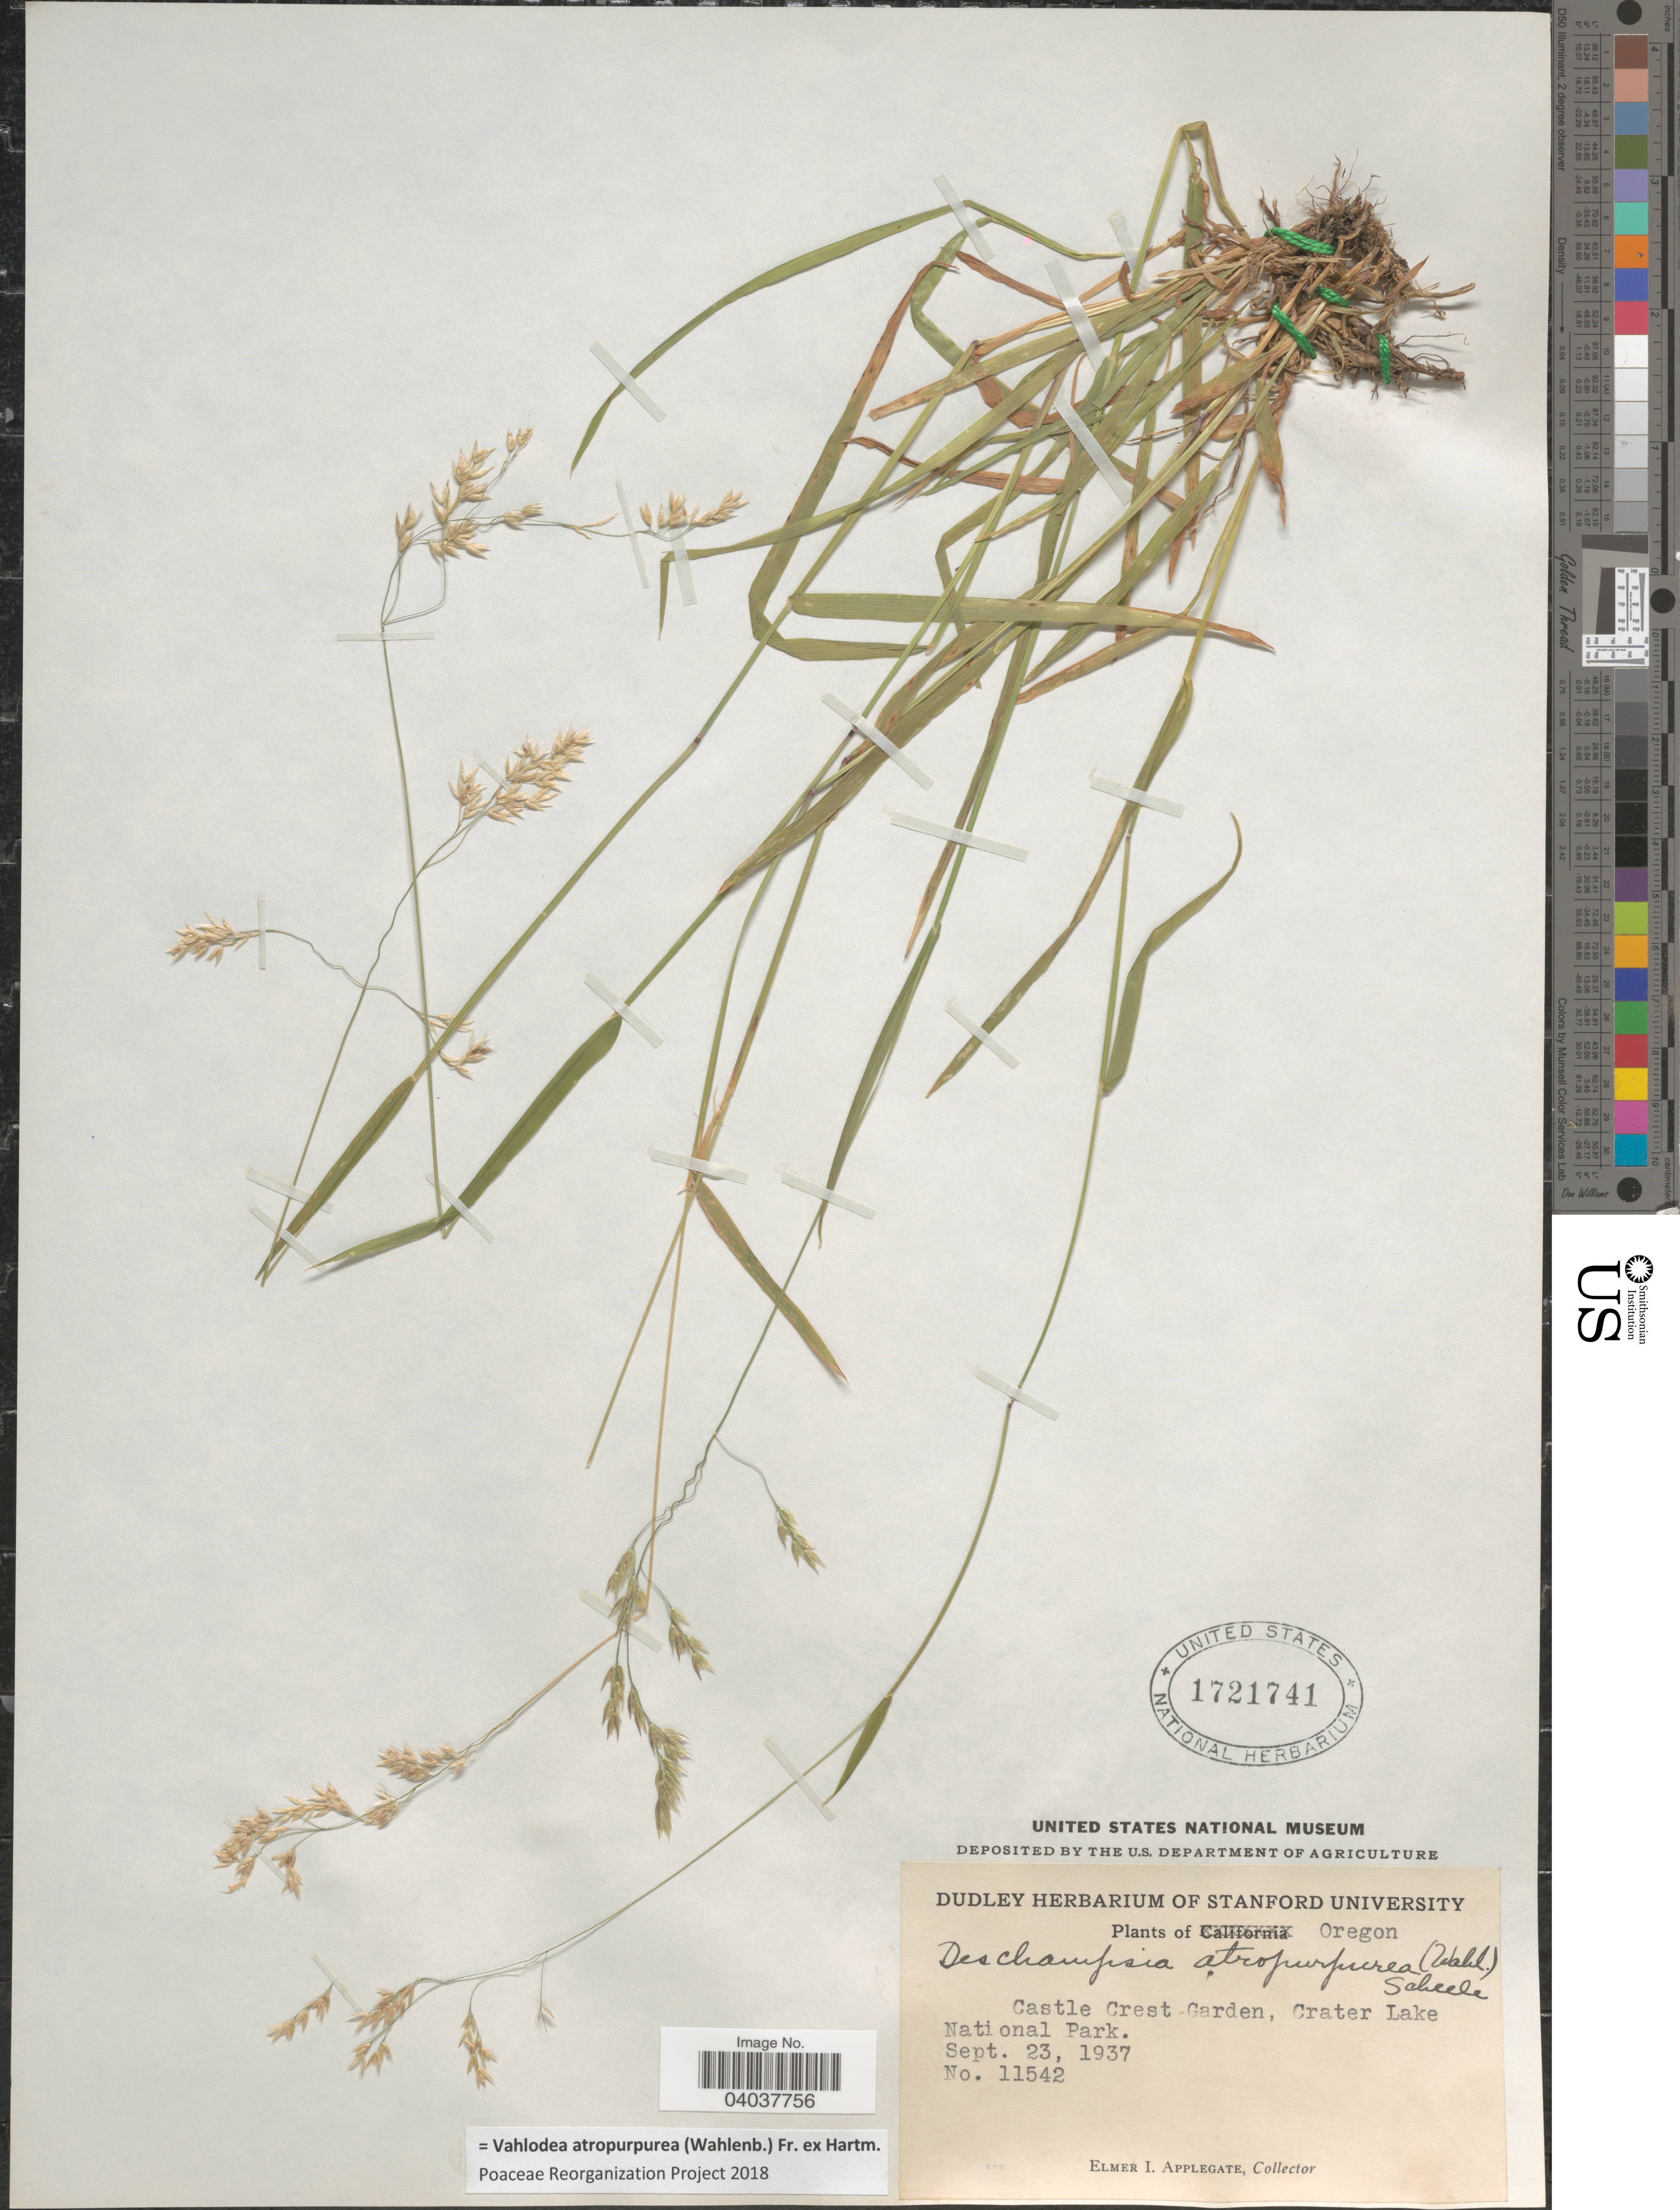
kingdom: Plantae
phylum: Tracheophyta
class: Liliopsida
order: Poales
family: Poaceae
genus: Vahlodea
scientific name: Vahlodea atropurpurea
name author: (Wahlenb.) Fr. ex Hartm.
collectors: E. I. Applegate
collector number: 11542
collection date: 1937-09-23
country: United States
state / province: Oregon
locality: Castle Crest Garden, Crater Lake National Park.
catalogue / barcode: US 1721741